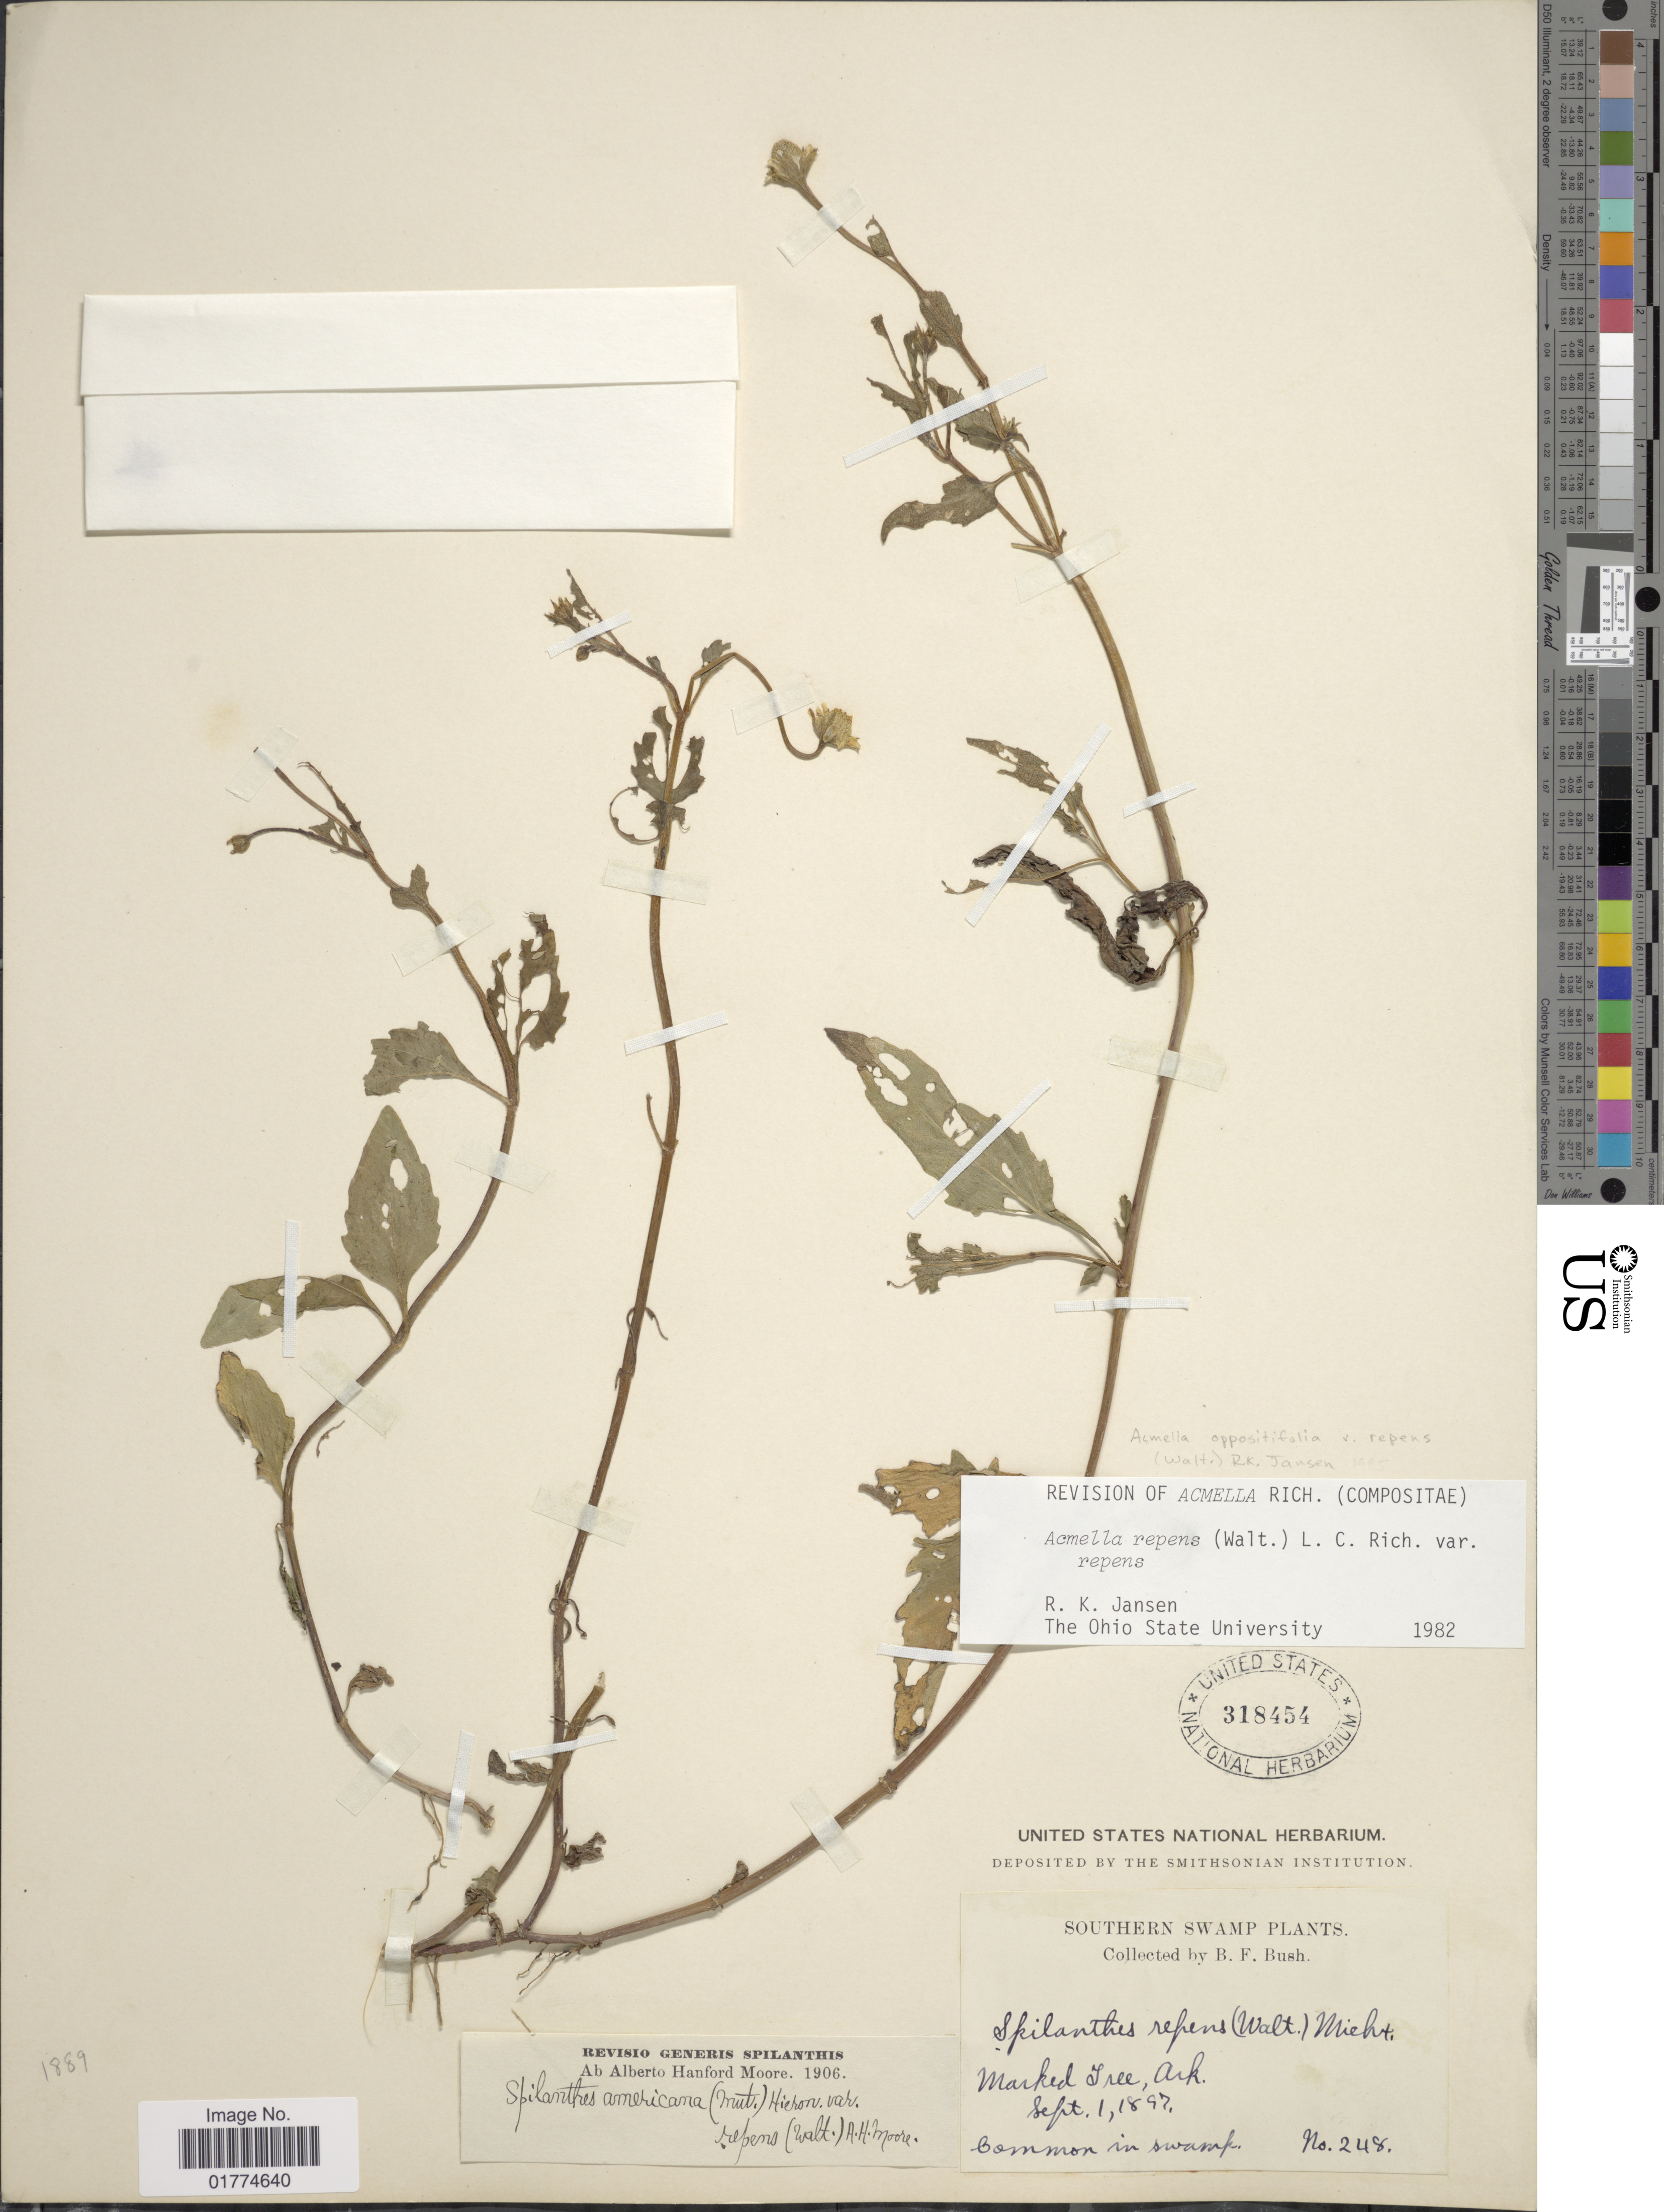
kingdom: Plantae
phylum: Tracheophyta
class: Magnoliopsida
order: Asterales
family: Asteraceae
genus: Acmella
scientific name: Acmella oppositifolia var. repens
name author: (Walter) R.K. Jansen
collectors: B. F. Bush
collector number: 248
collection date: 1897-09-01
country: United States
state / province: Arkansas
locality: Marked Tree. Southern Swamp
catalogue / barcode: US 318454